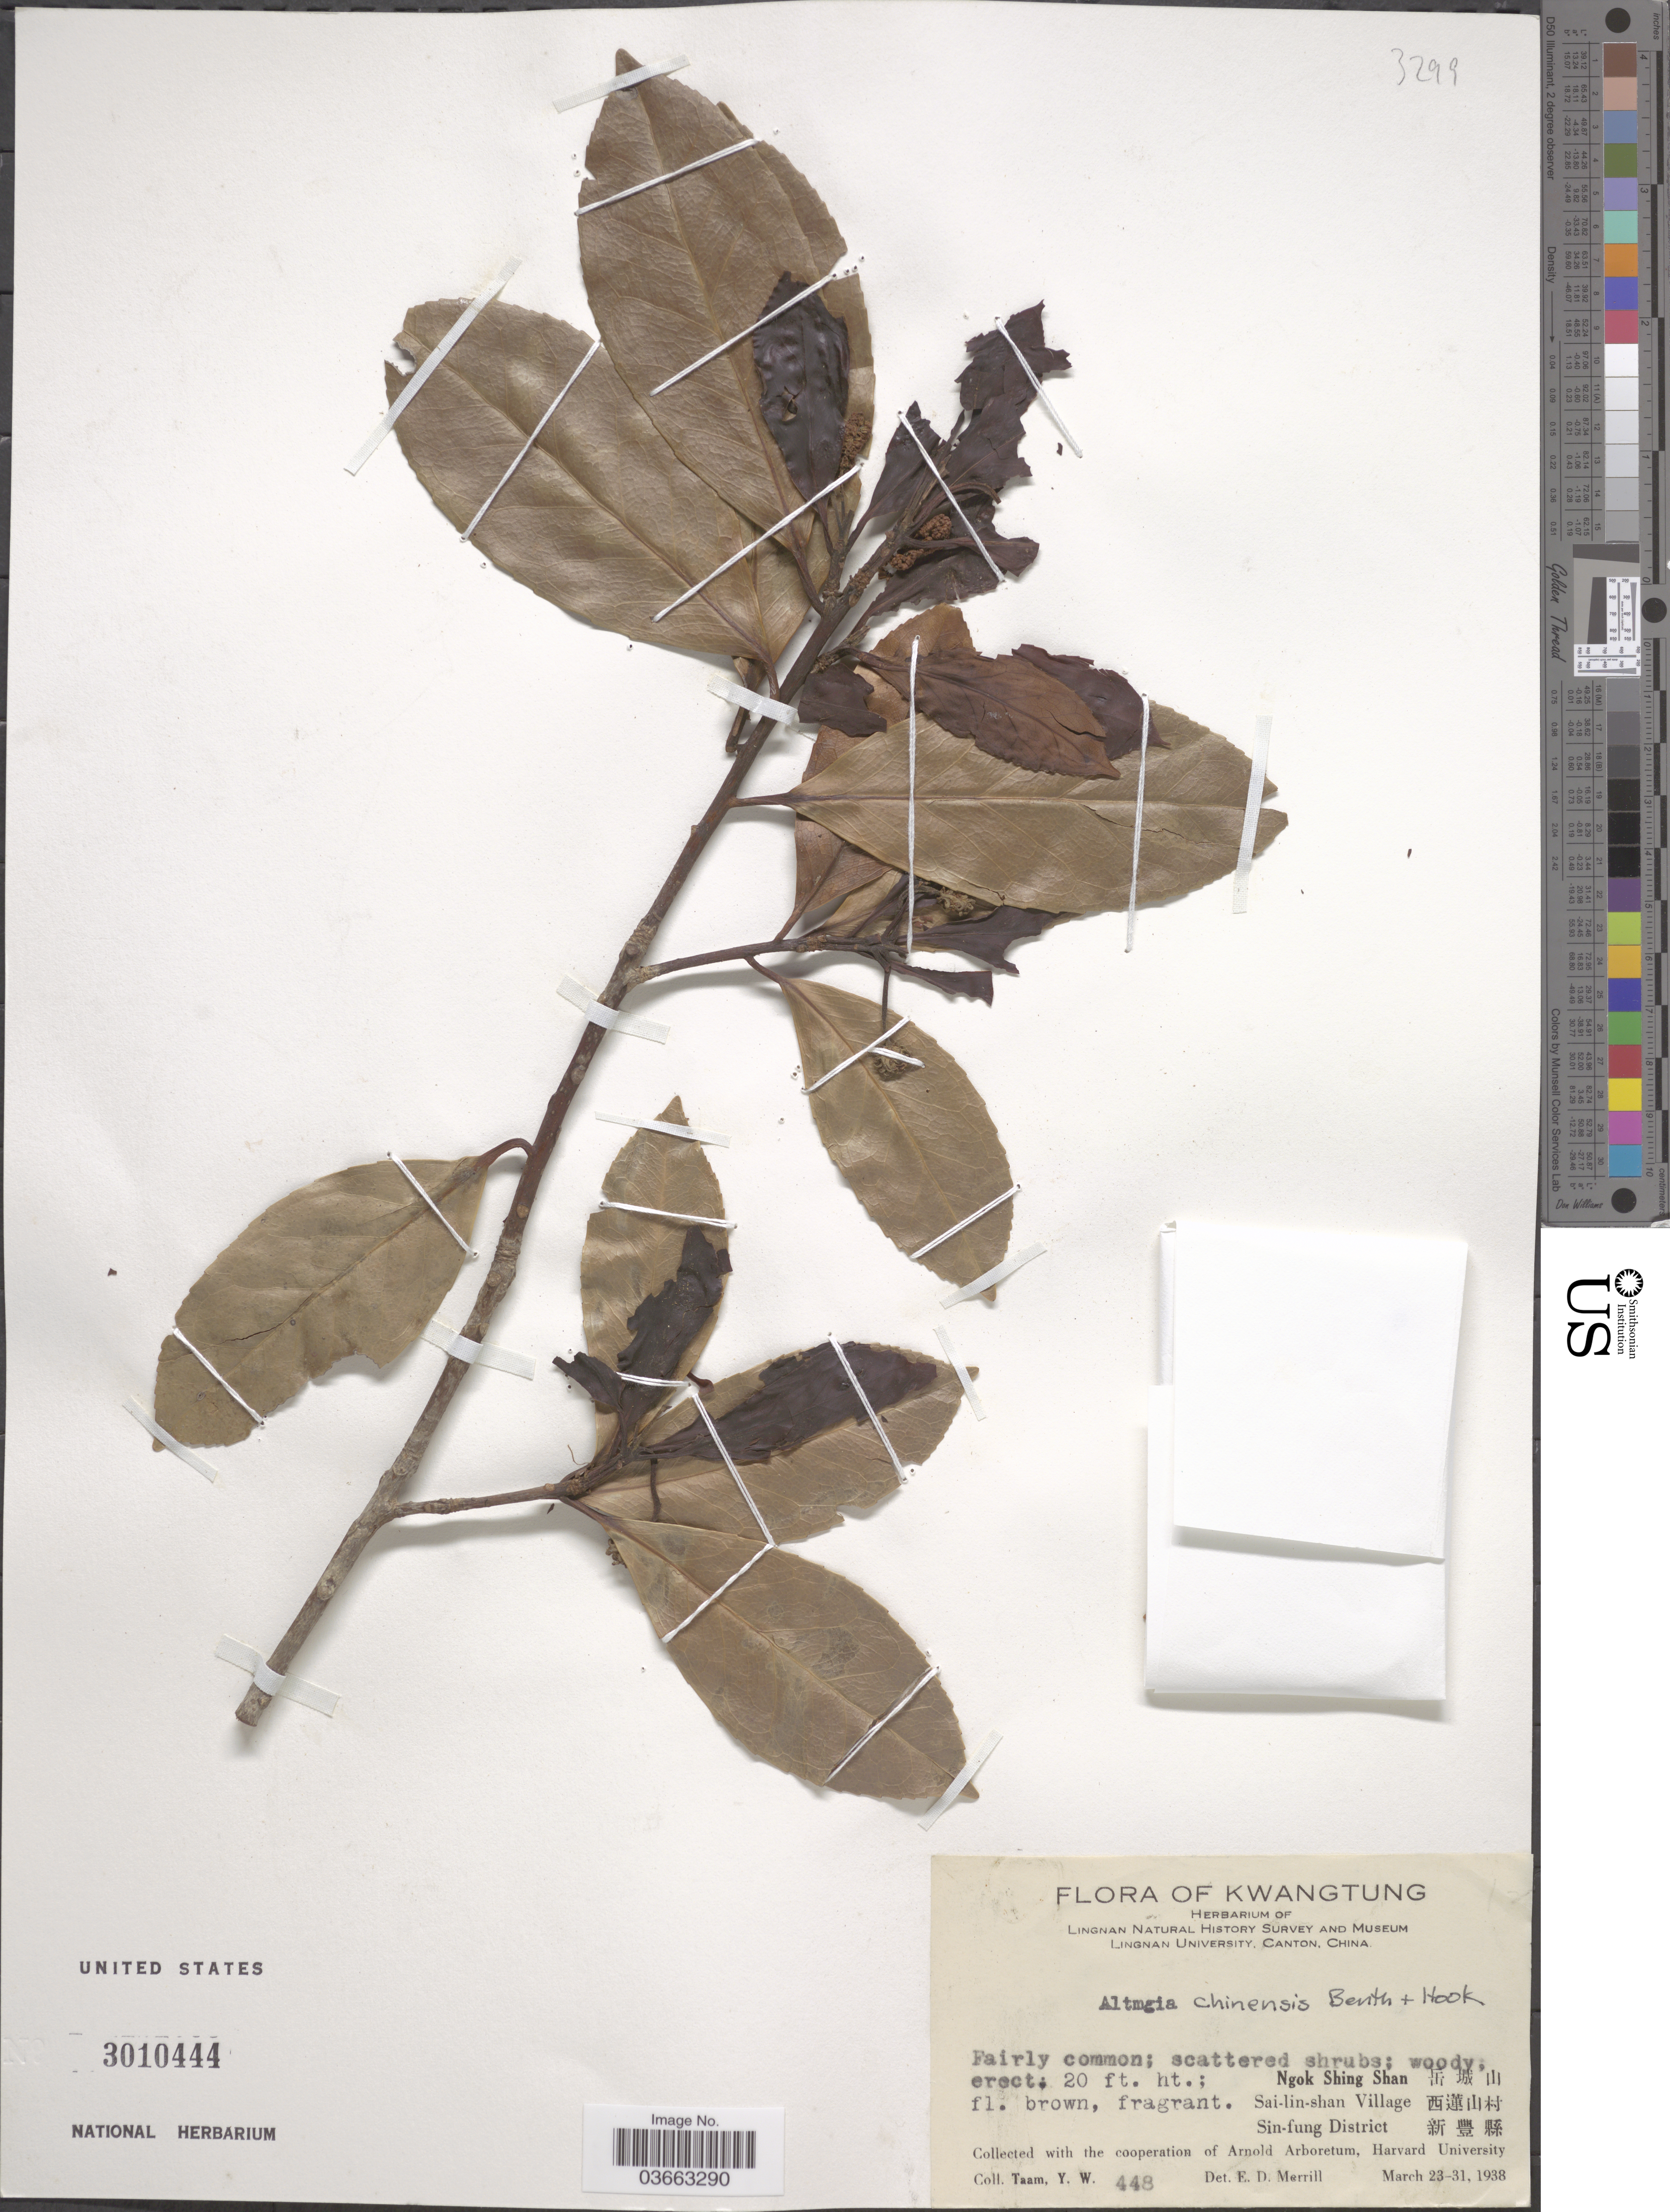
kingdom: Plantae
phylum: Tracheophyta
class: Magnoliopsida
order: Saxifragales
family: Altingiaceae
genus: Liquidambar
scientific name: Liquidambar chinensis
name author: Champ.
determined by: Strong, Mark T., (BOT), Smithsonian Institution - National Museum of Natural History (UNITED STATES)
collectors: Y. W. Taam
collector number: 448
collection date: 1938-03-23/1938-03-31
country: China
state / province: Guangdong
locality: Kwangtung. Ngok Shing Shan X. Sai-lin-shan Village X. Sin-fung District X.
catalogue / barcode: US 3010444